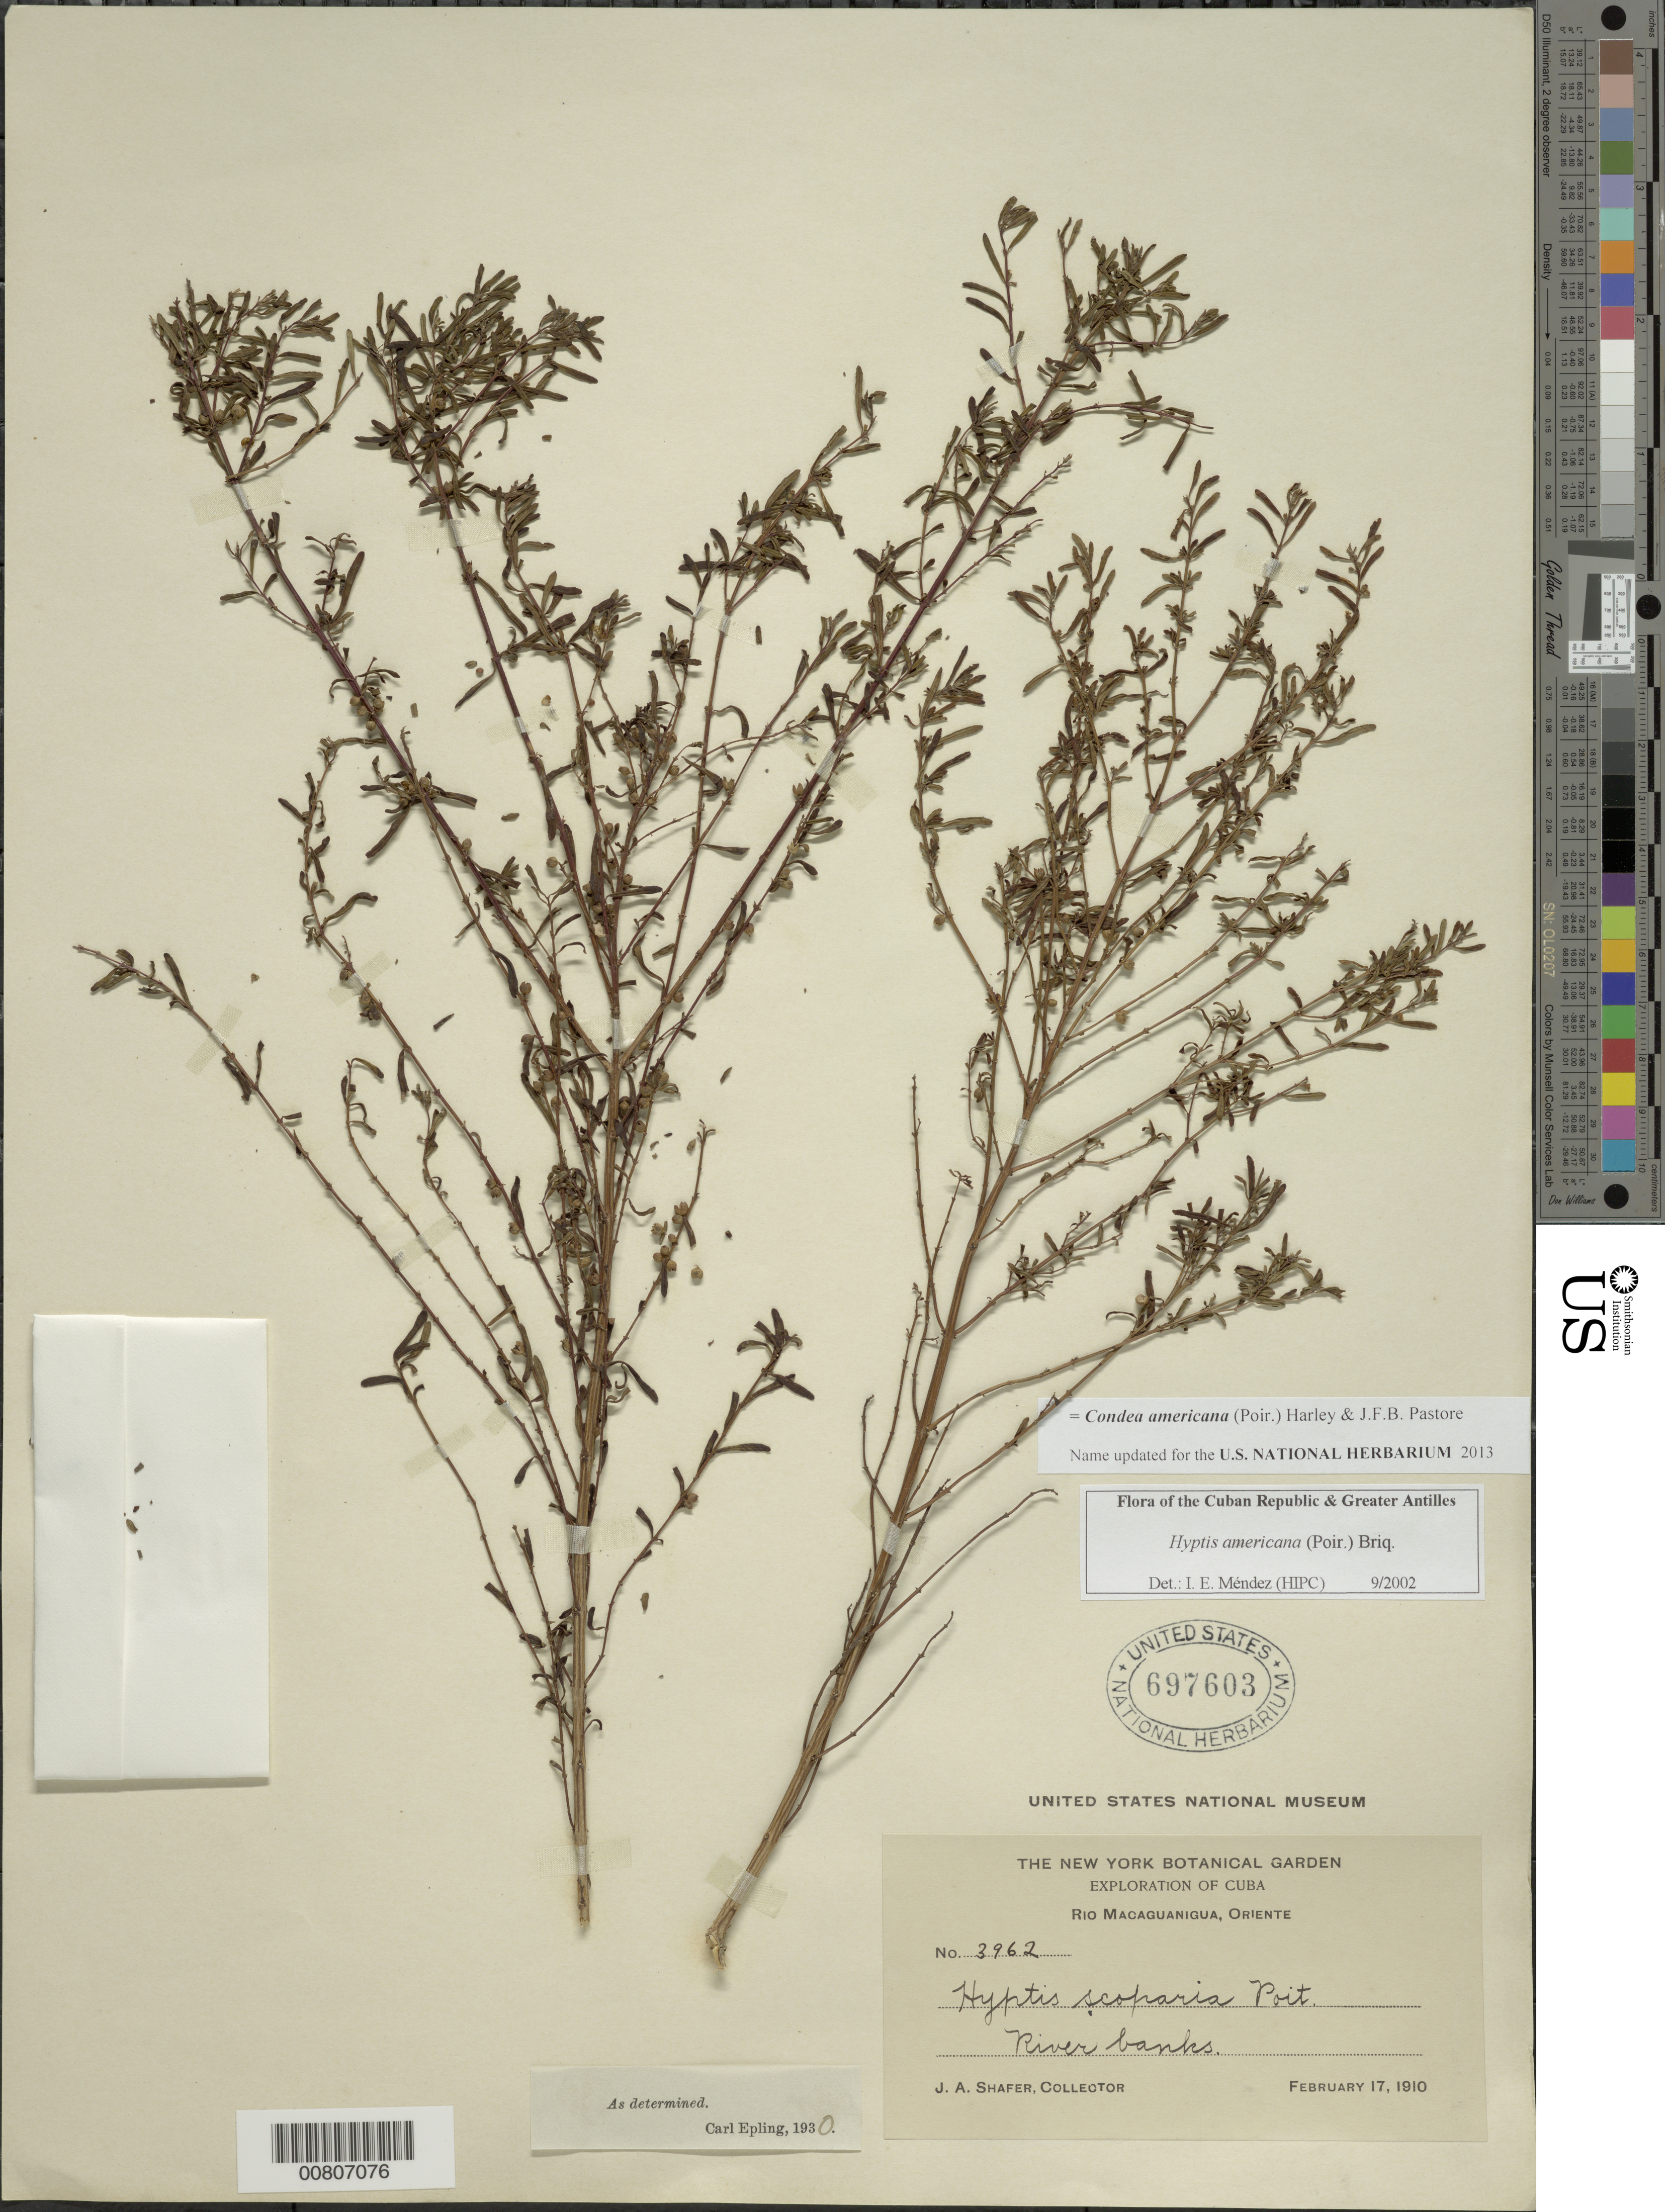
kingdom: Plantae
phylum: Tracheophyta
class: Magnoliopsida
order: Lamiales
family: Lamiaceae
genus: Condea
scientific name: Condea americana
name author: (Poir.) Harley & J.F.B. Pastore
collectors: J. A. Shafer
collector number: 3962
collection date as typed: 17 Feb 1910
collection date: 1910-02-17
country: Cuba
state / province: Oriente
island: Cuba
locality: Río Macaguanigua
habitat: River banks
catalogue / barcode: US 697603